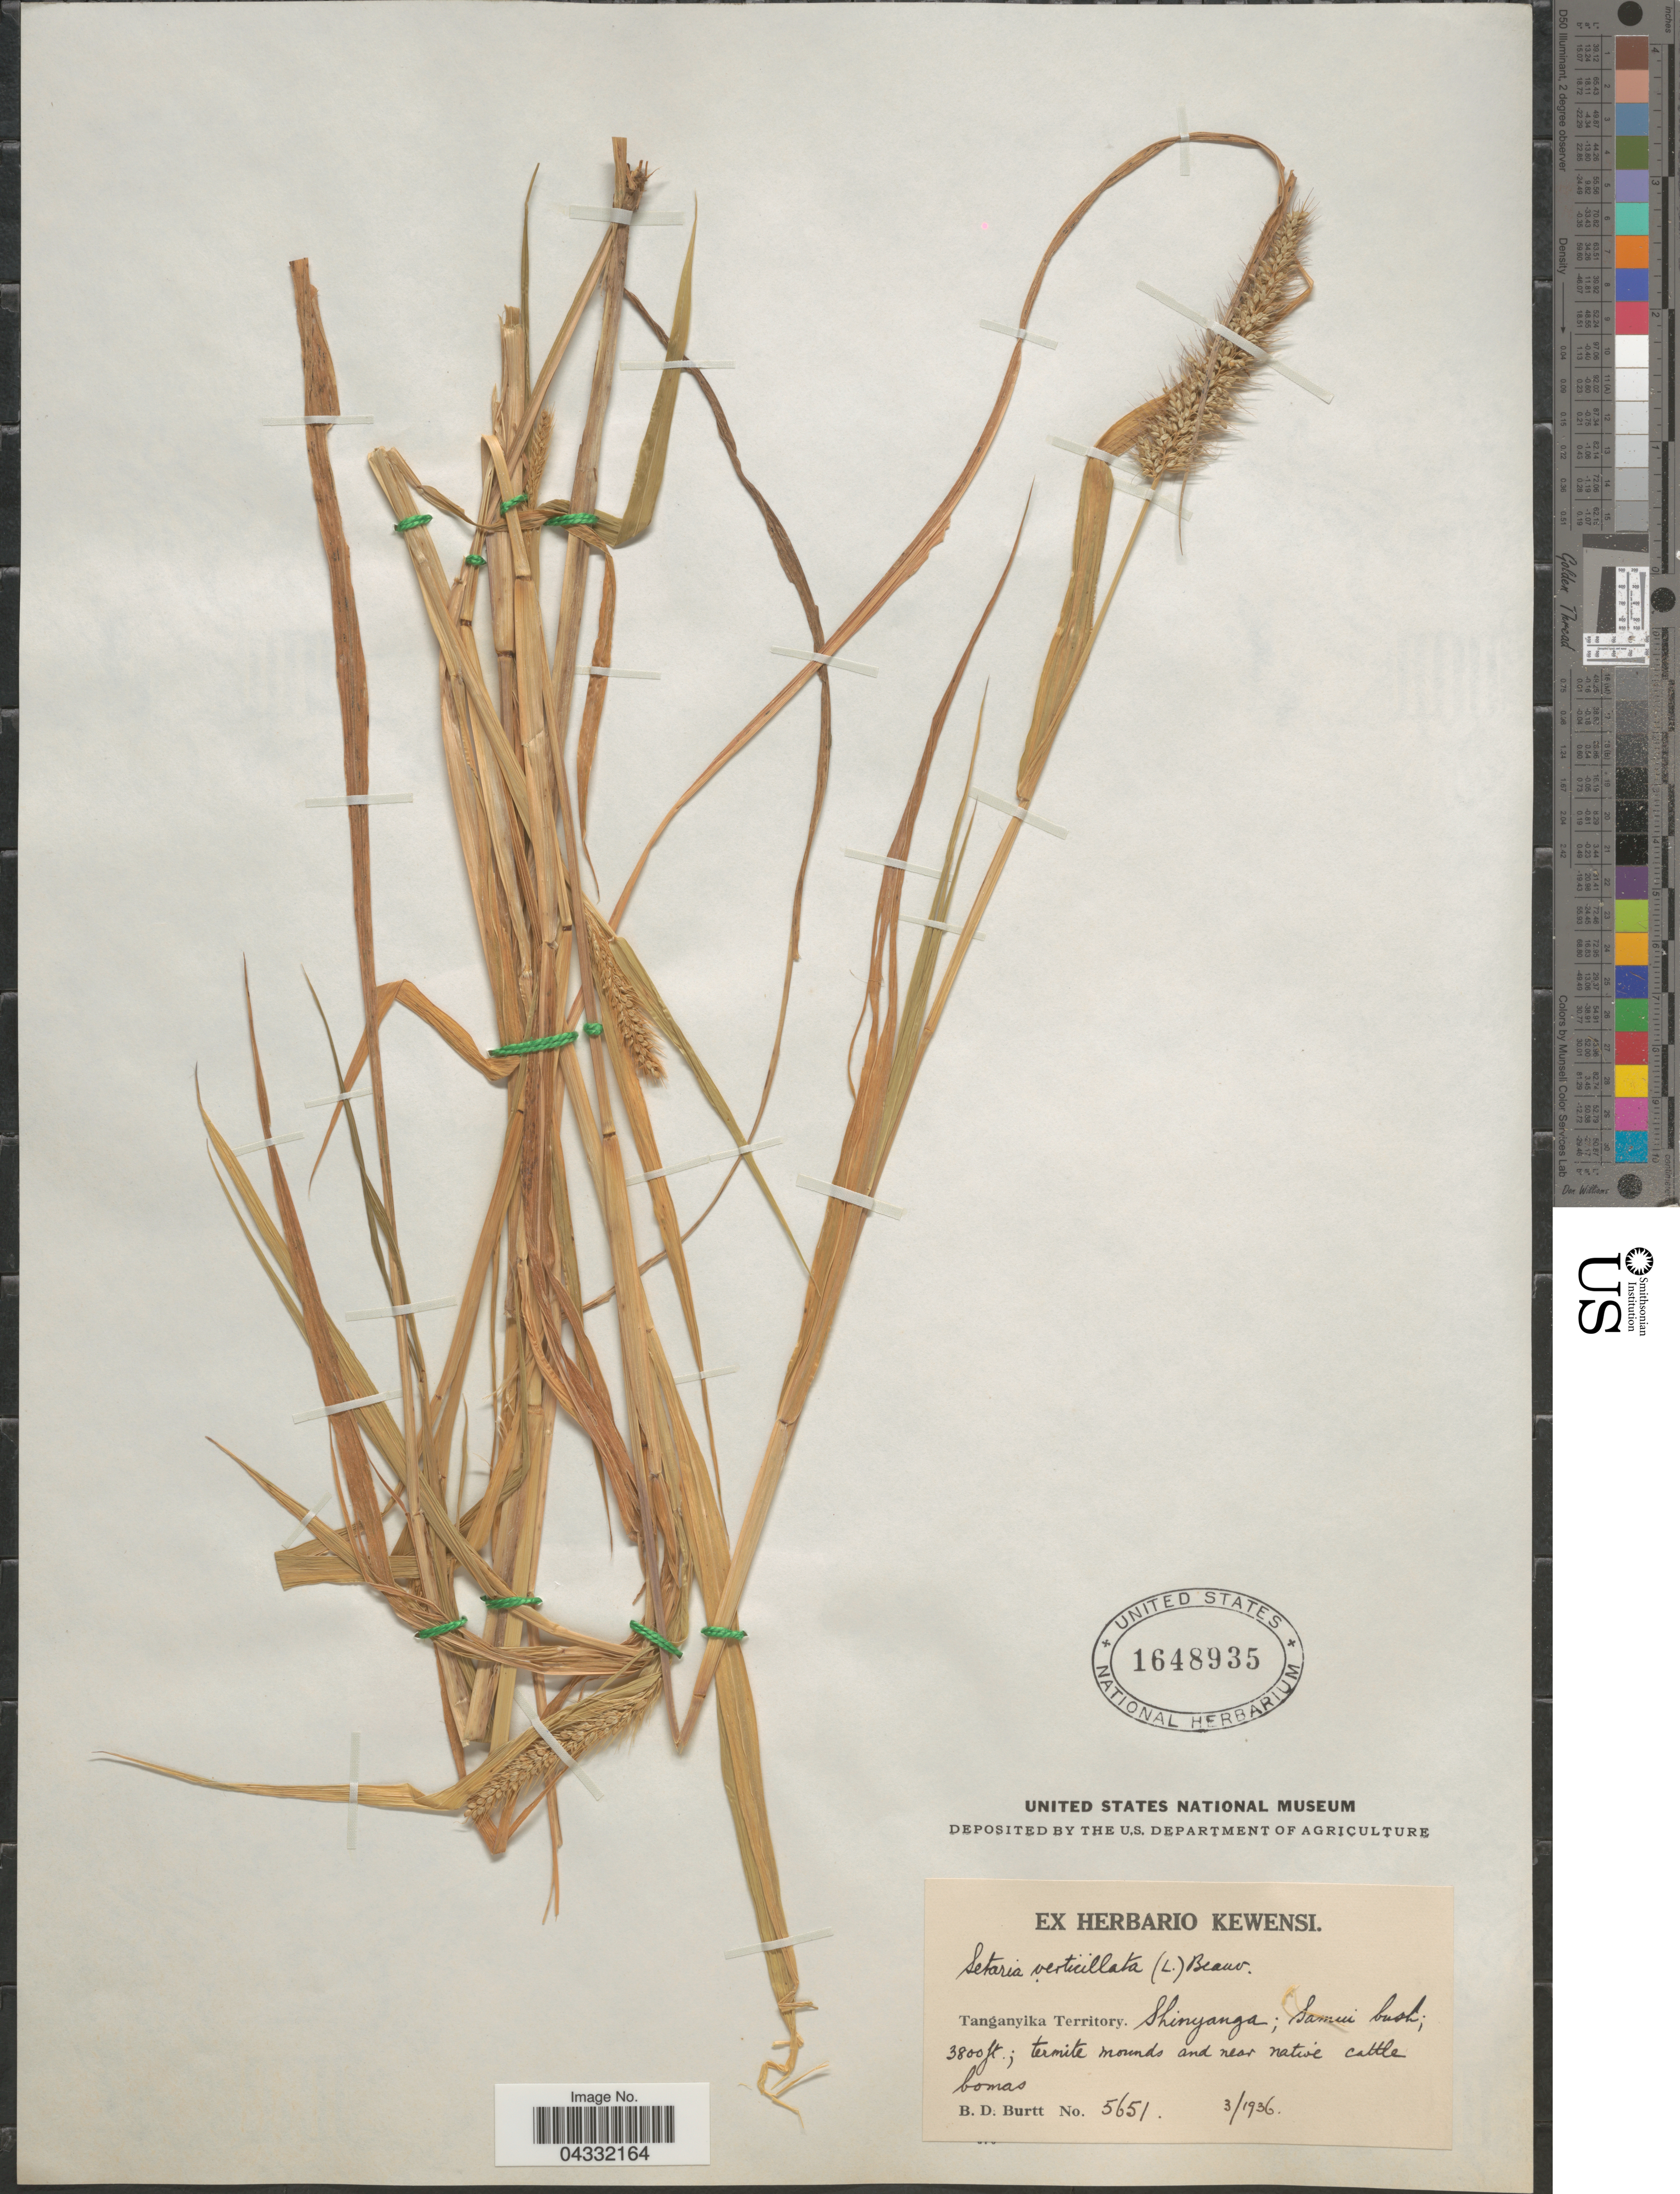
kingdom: Plantae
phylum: Tracheophyta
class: Liliopsida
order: Poales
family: Poaceae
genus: Setaria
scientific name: Setaria verticillata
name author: (L.) P. Beauv.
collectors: B. D. Burtt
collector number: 5651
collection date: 1936-03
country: Tanzania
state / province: Shinyanga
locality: Tanganyika Territory. Samui bush; termite rounds and near native cattle bomas.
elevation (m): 1158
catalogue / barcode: US 1648935